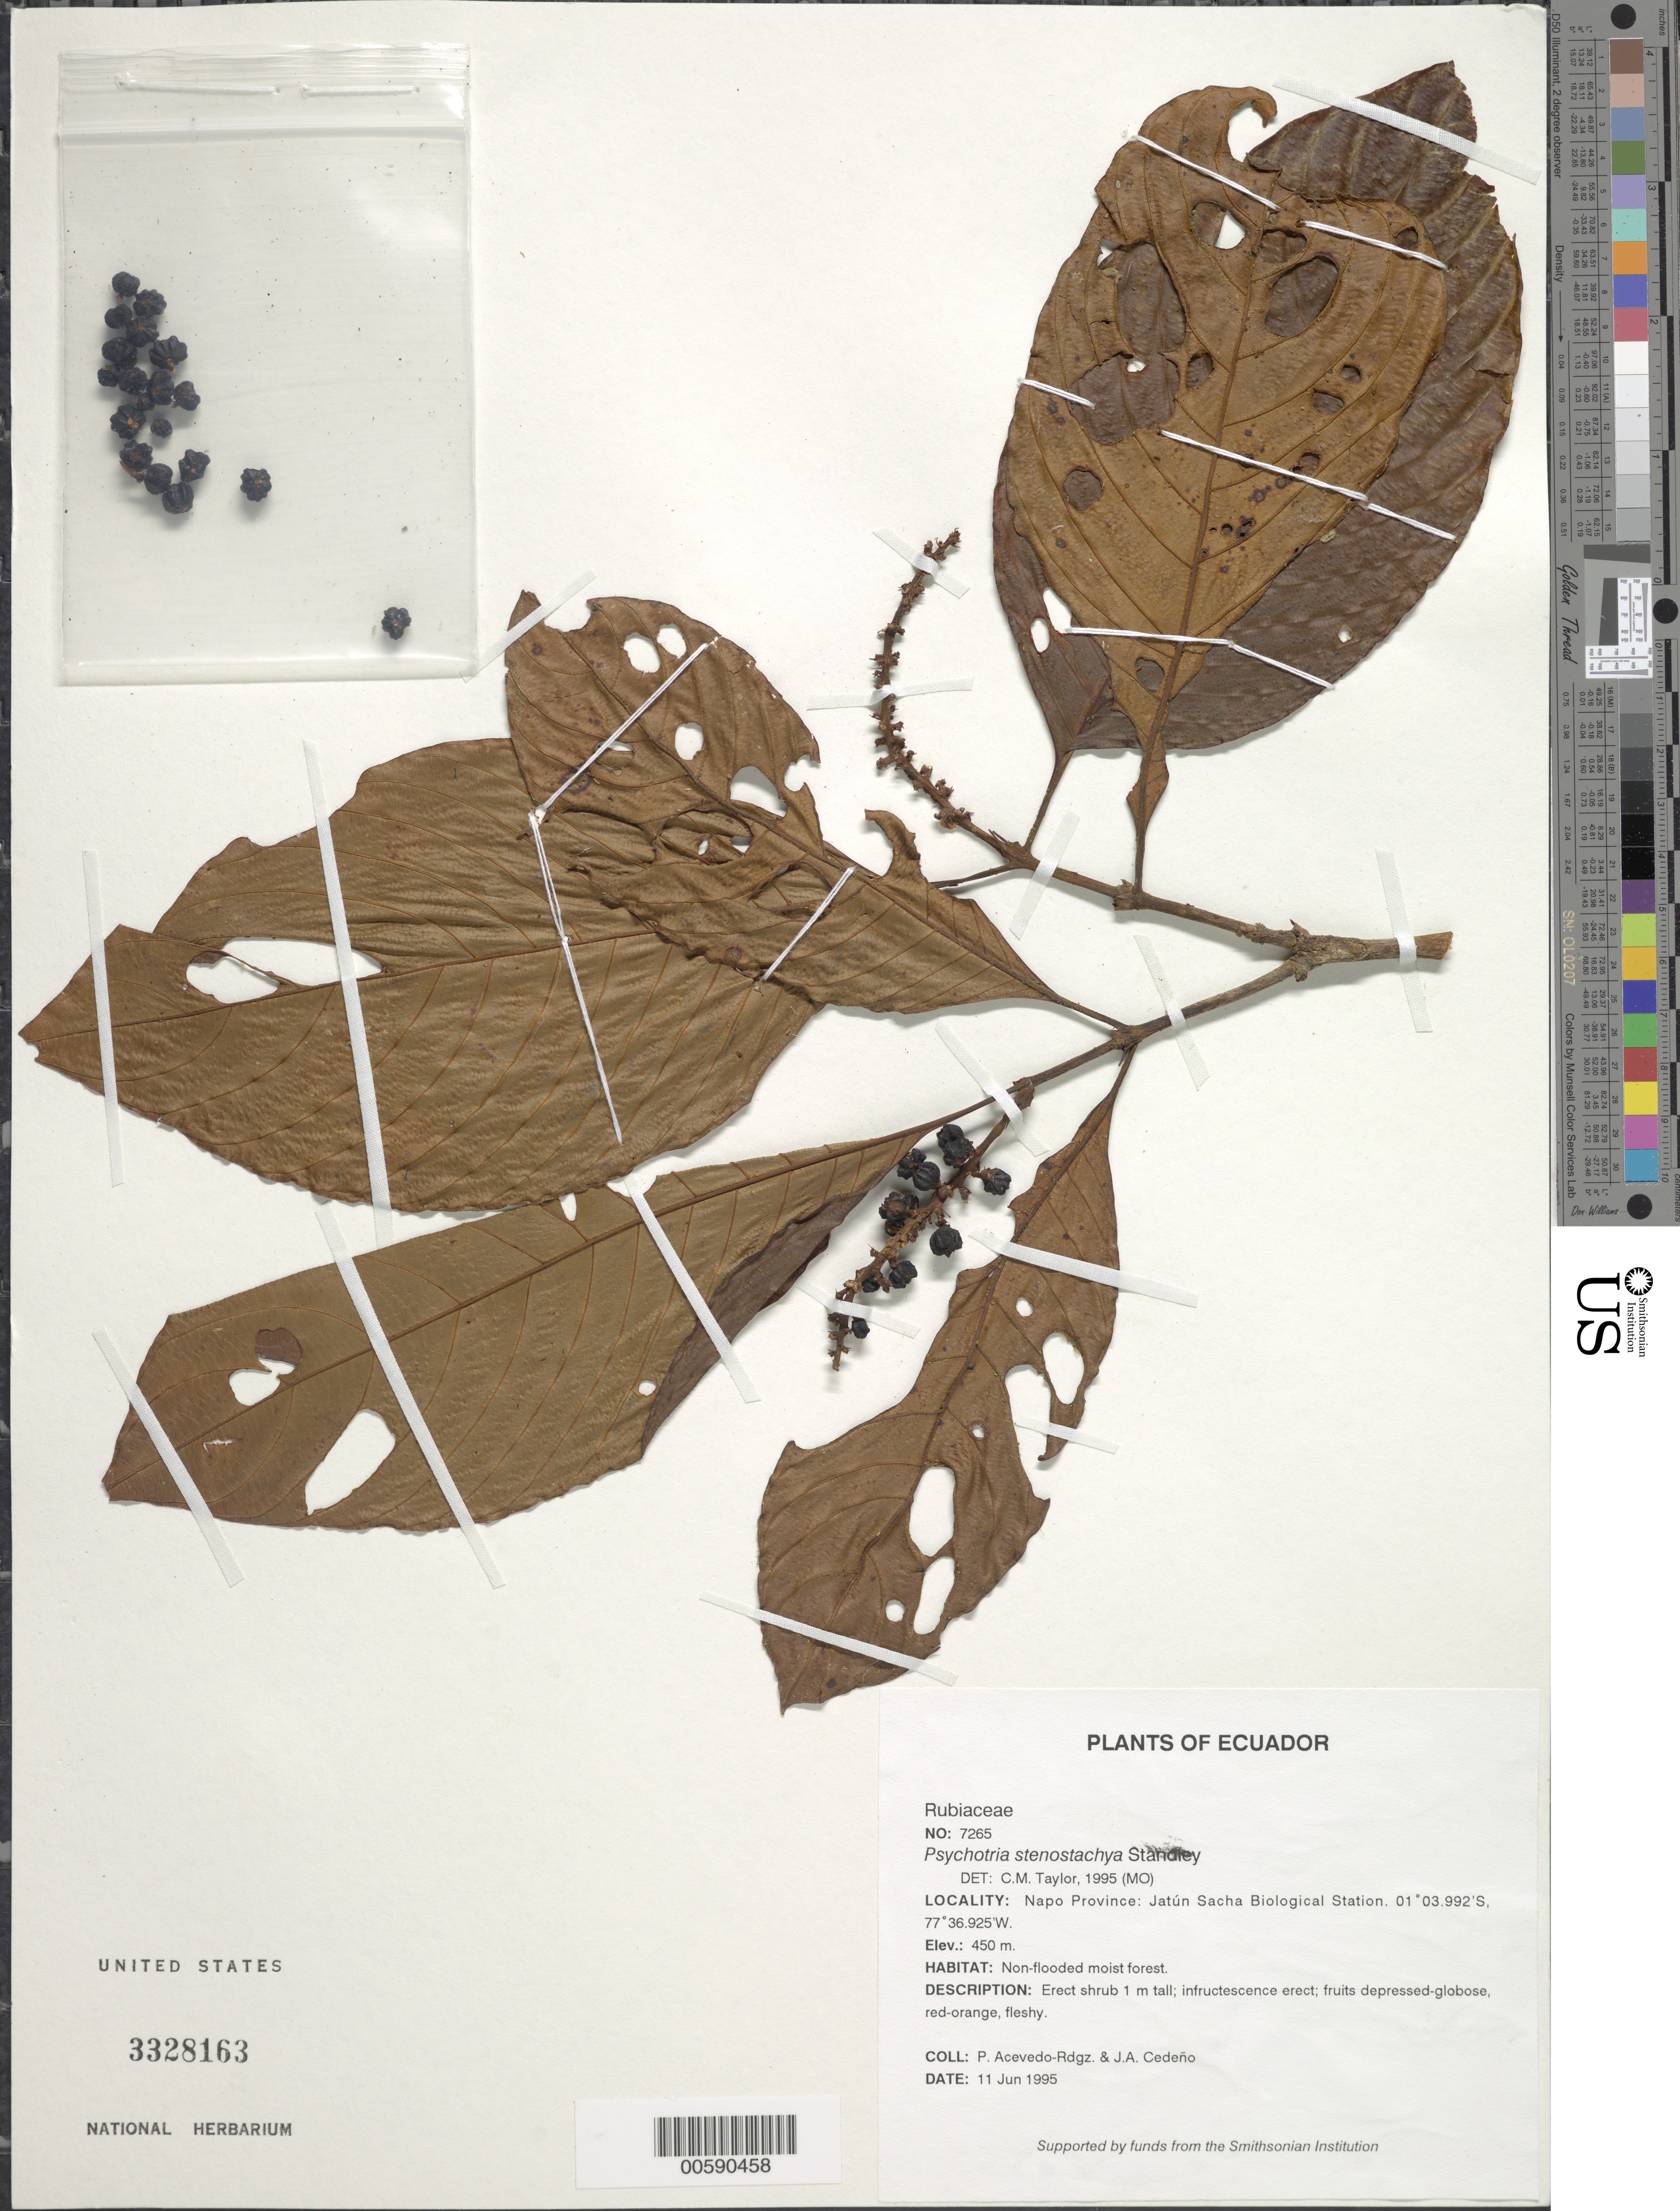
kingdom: Plantae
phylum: Tracheophyta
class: Magnoliopsida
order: Gentianales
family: Rubiaceae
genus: Psychotria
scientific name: Psychotria stenostachya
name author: Standl.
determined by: Taylor, Charlotte M.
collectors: P. Acevedo-Rodr. & J. A. Cedeño M.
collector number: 7265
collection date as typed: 11 Jun 1995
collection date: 1995-06-11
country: Ecuador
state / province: Napo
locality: Napo Province: Jatún Sacha Biological Station.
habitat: Non-flooded moist forest.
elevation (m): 450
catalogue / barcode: US 3328163